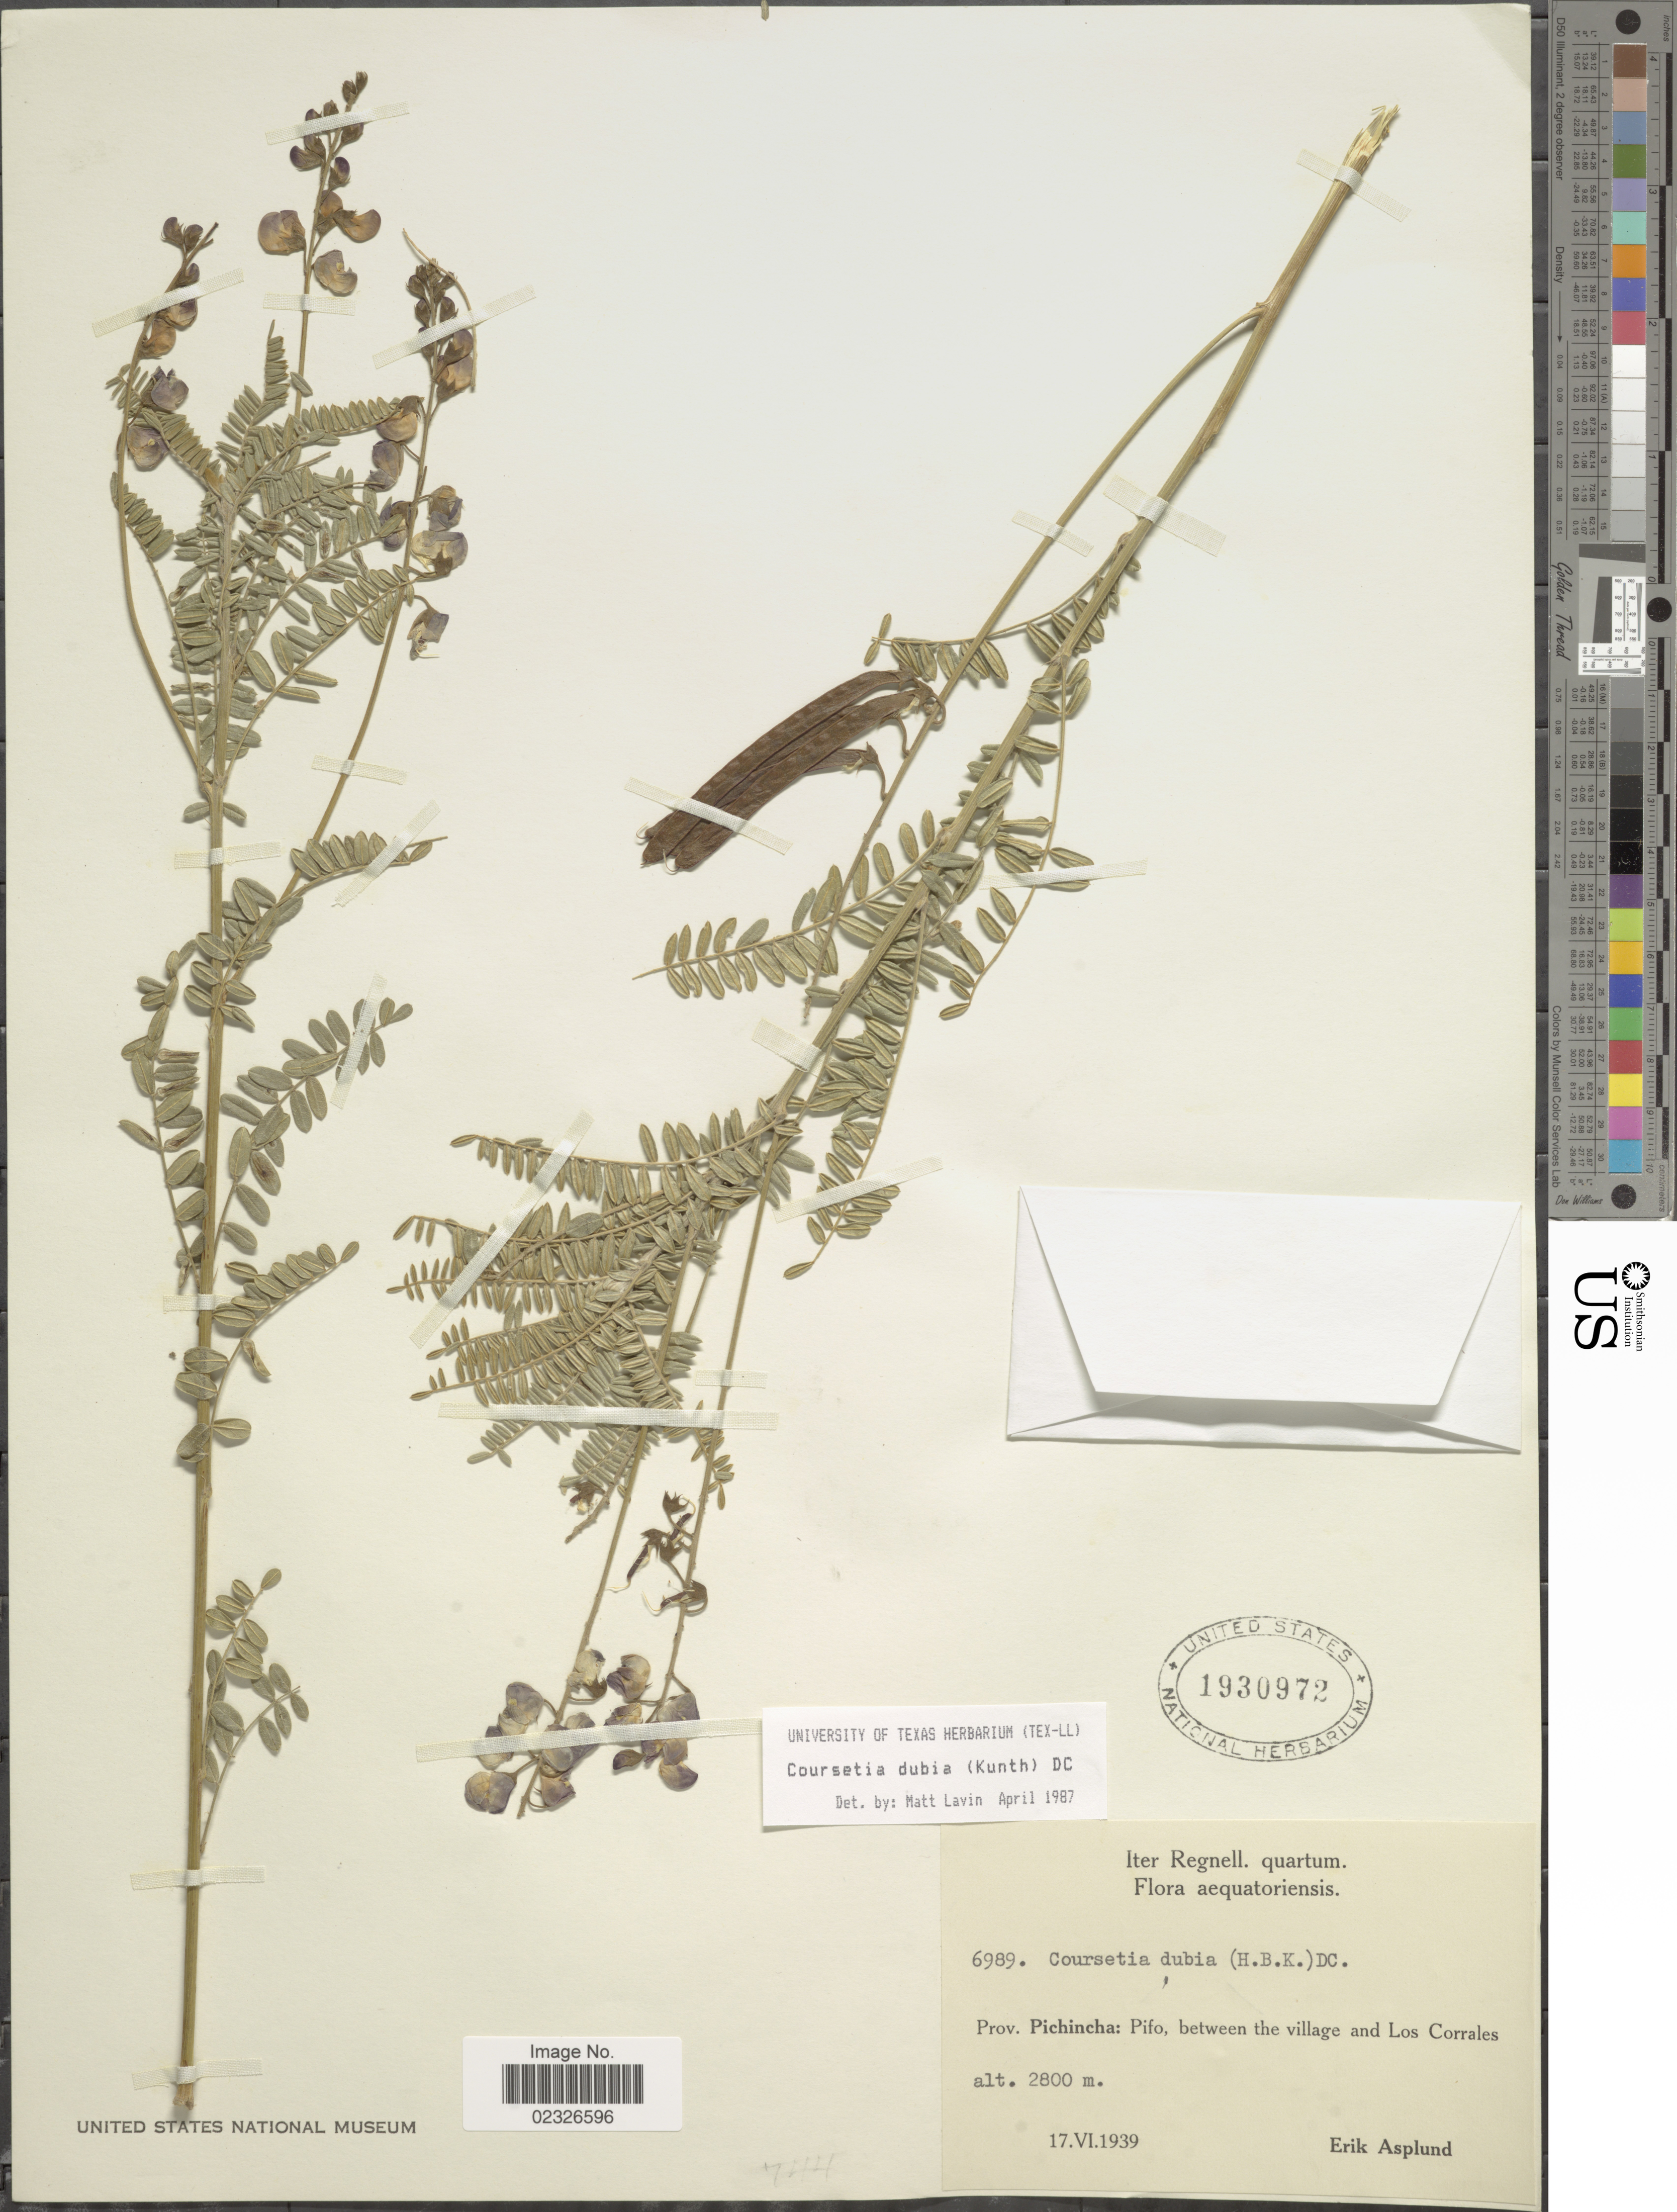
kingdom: Plantae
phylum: Tracheophyta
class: Magnoliopsida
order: Fabales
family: Fabaceae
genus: Coursetia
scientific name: Coursetia dubia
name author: (Kunth) DC.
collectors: E. Asplund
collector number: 6989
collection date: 1939-06-17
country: Ecuador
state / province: Pichincha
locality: Prov. Pichincha: Pifo, between the village and Los Corrales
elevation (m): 2800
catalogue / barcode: US 1930972